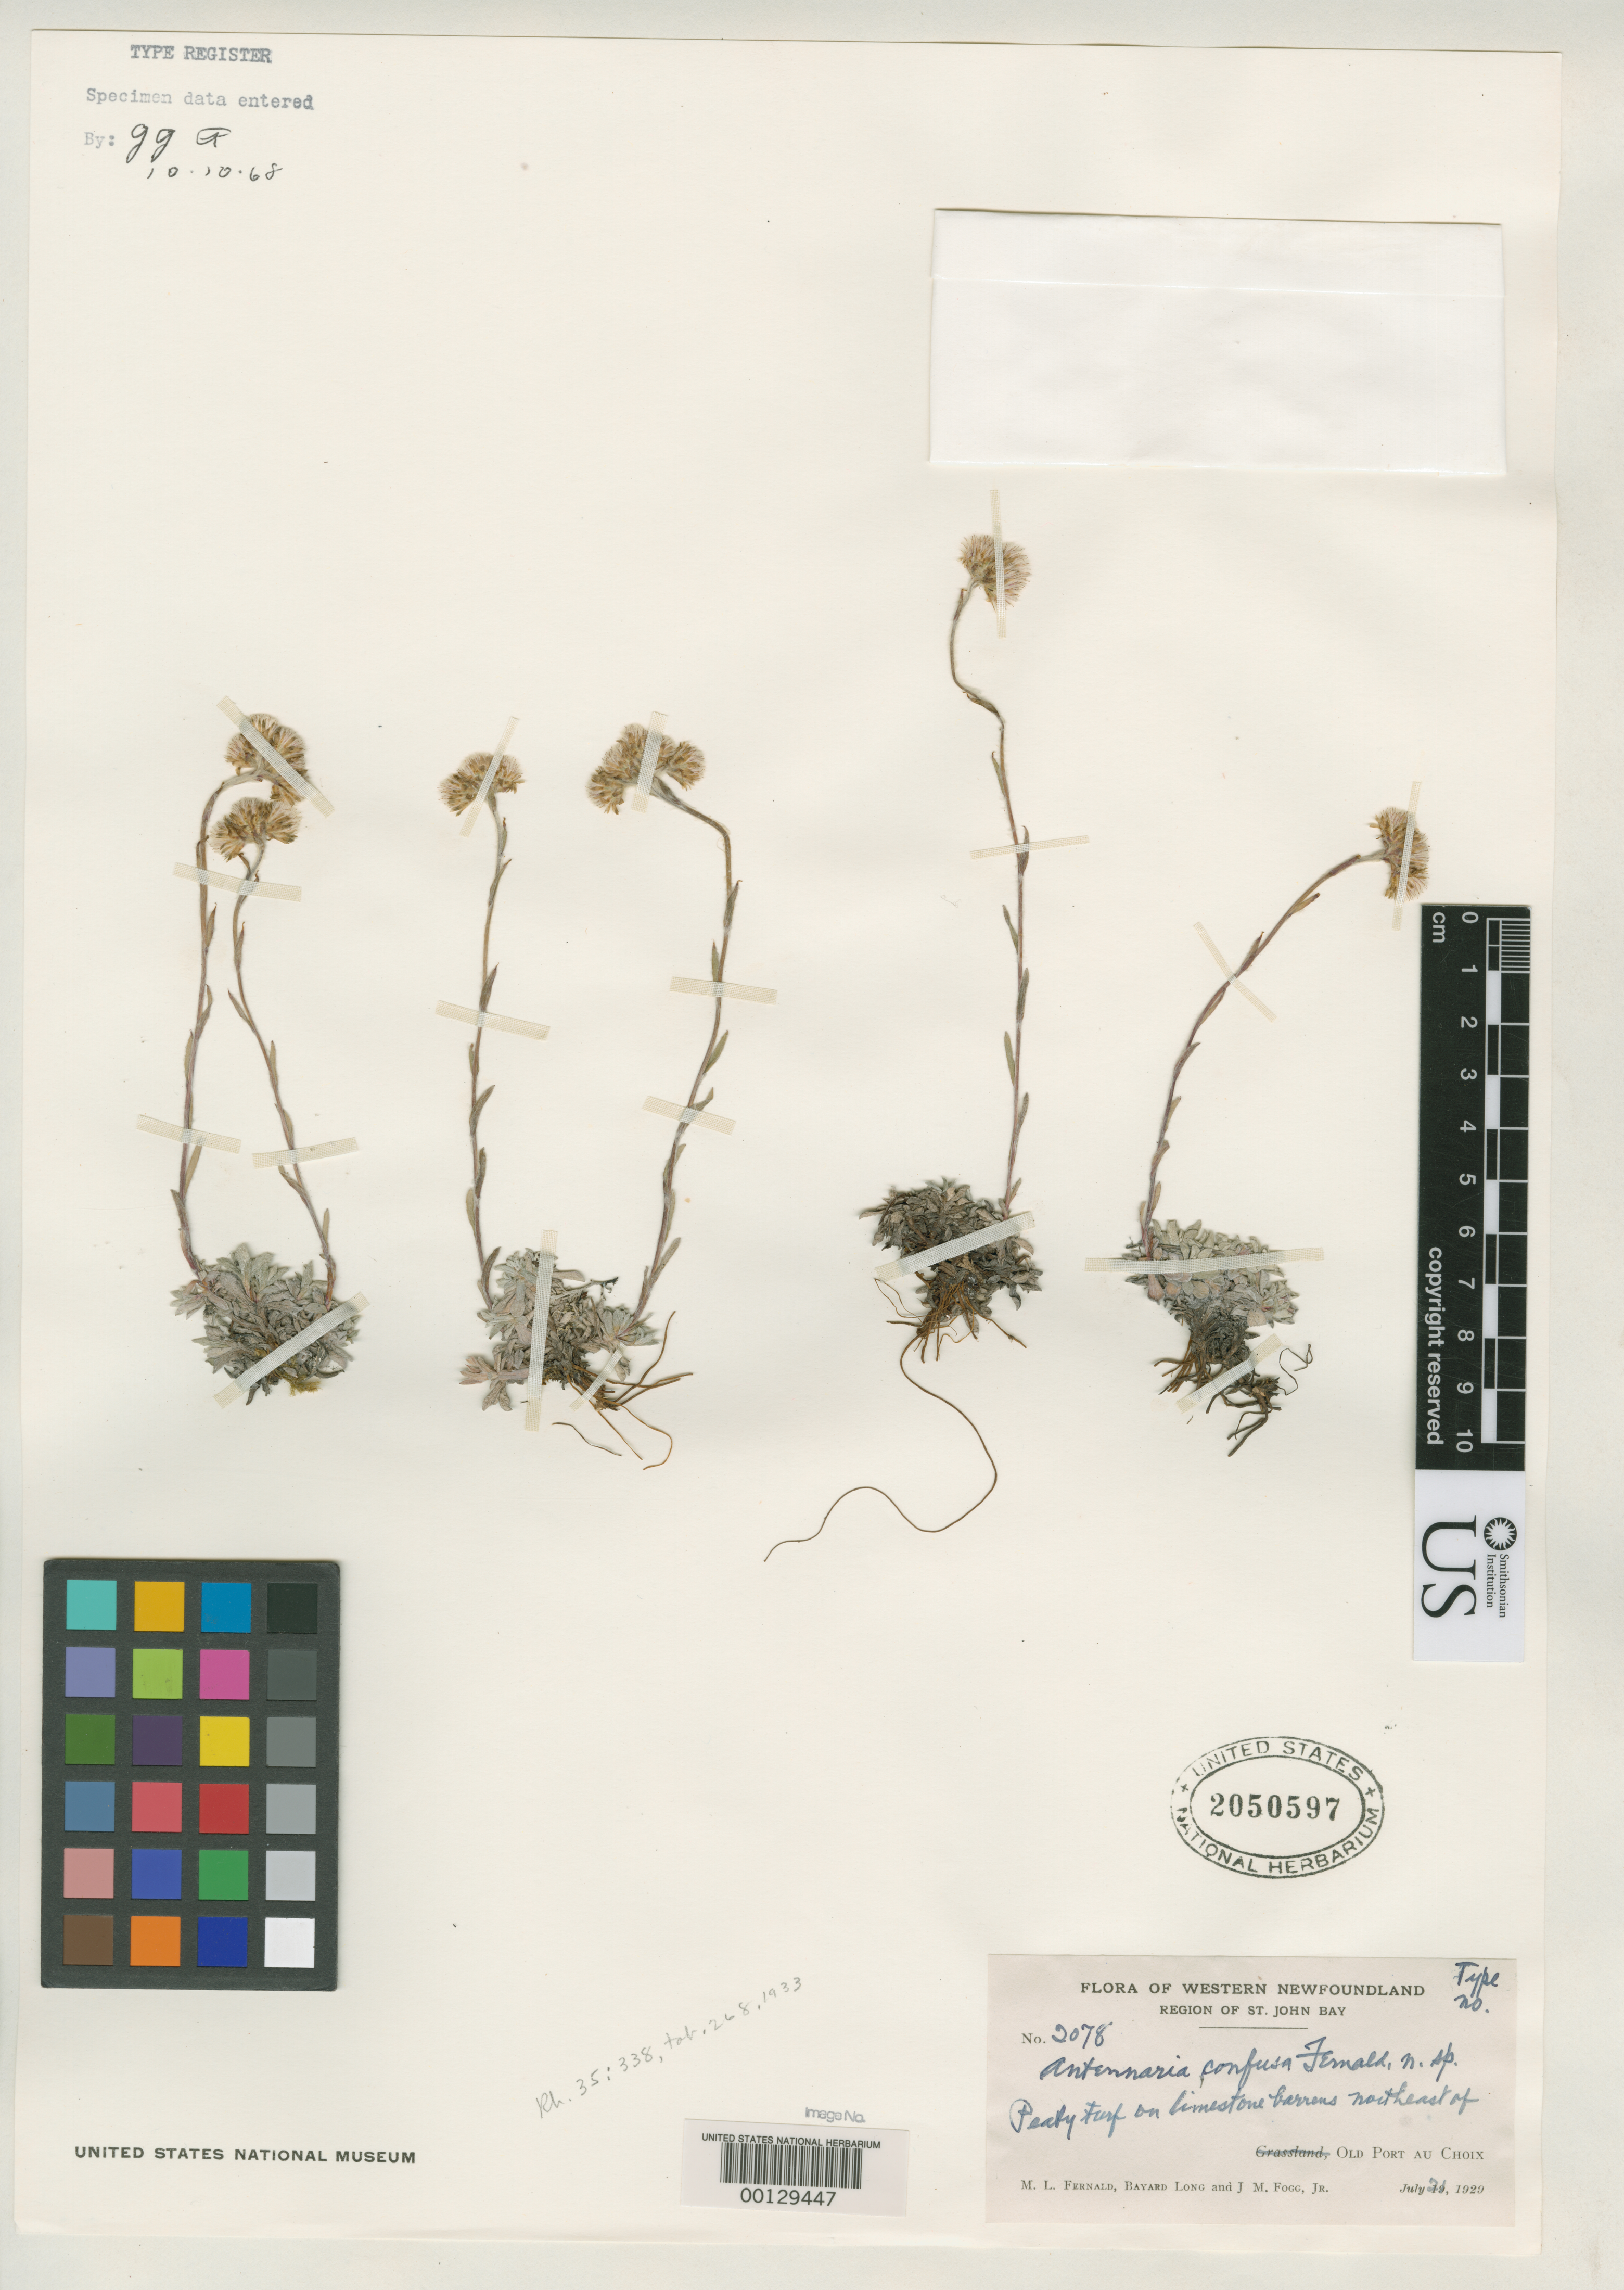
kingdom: Plantae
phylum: Tracheophyta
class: Magnoliopsida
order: Asterales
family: Asteraceae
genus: Antennaria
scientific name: Antennaria confusa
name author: Fernald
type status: Isotype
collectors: M. L. Fernald, B. H. Long & J. Fogg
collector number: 2078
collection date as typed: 21 Jul 1929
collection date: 1929-07-21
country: Canada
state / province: Newfoundland and Labrador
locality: Old Port au Choix, St. Johns Bay.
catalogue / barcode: US 2050597